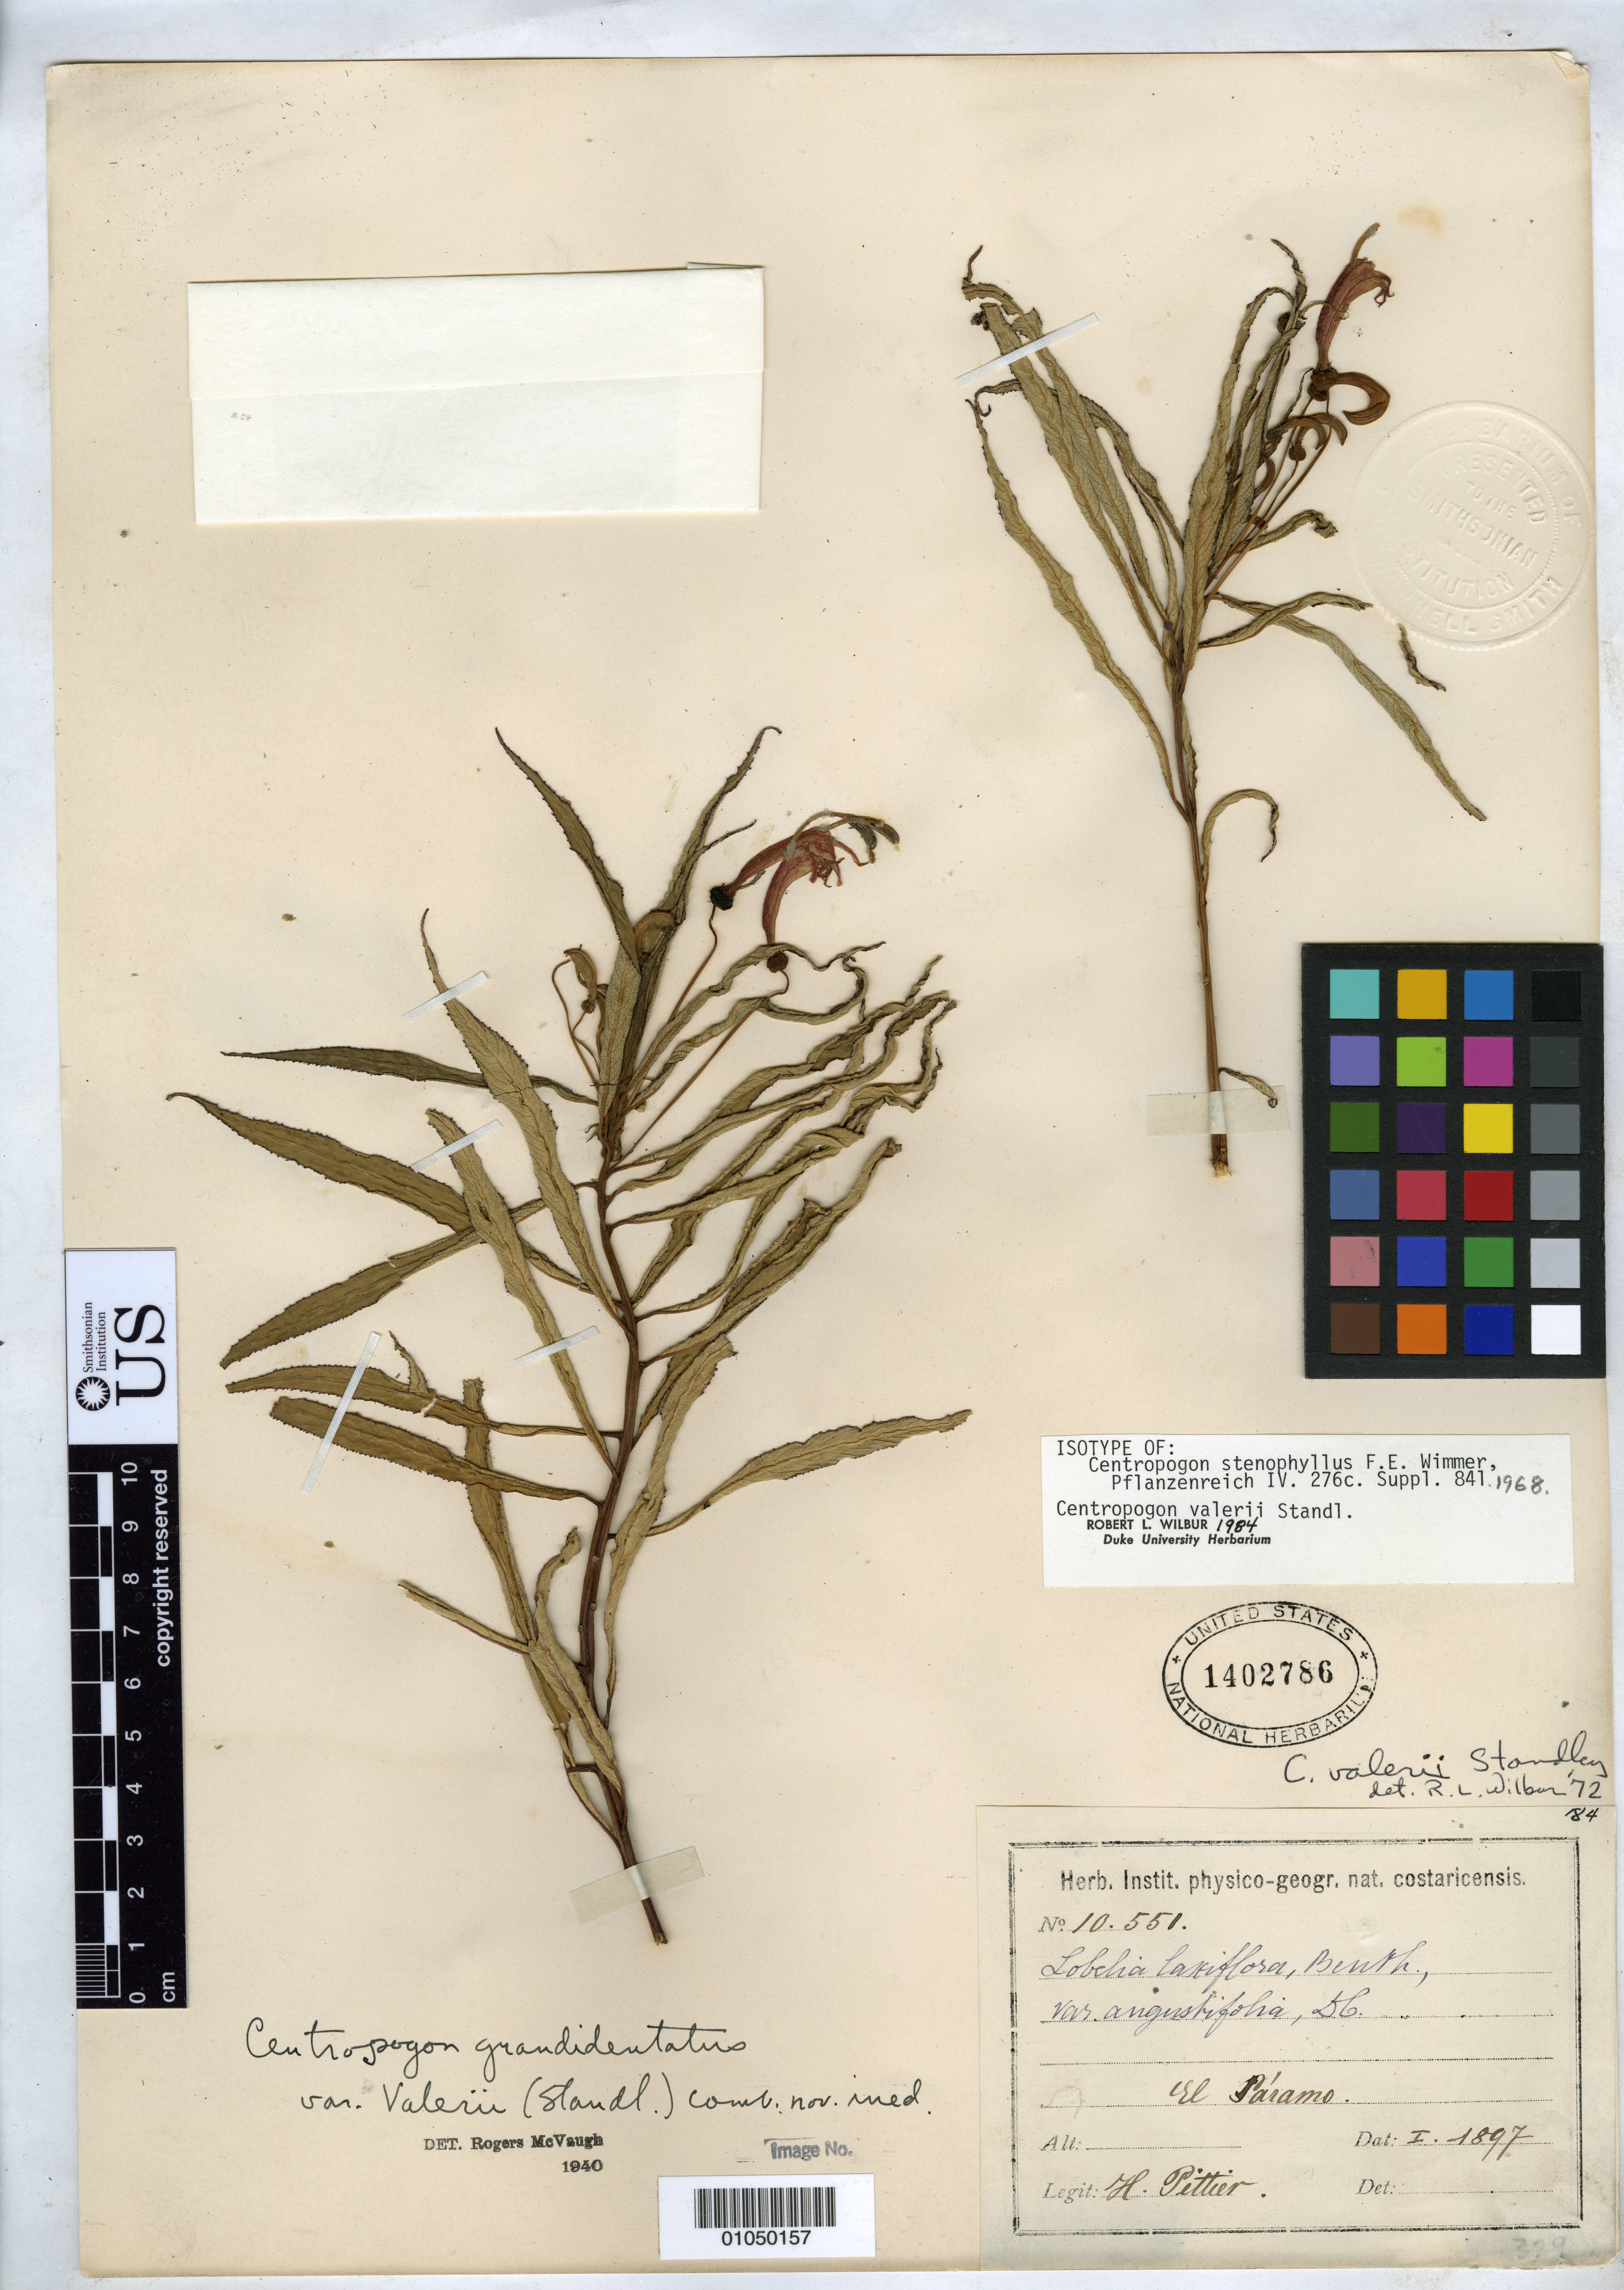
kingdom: Plantae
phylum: Tracheophyta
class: Magnoliopsida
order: Asterales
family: Campanulaceae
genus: Centropogon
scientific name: Centropogon stenophyllus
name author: E. Wimm.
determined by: Wilbur, R. L.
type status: Isotype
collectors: H. F. Pittier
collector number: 10551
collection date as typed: Jan 1897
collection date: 1897-01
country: Costa Rica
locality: El Páramo.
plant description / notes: Specimen ex John Donnell Smith herbarium.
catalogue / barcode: US 1402786